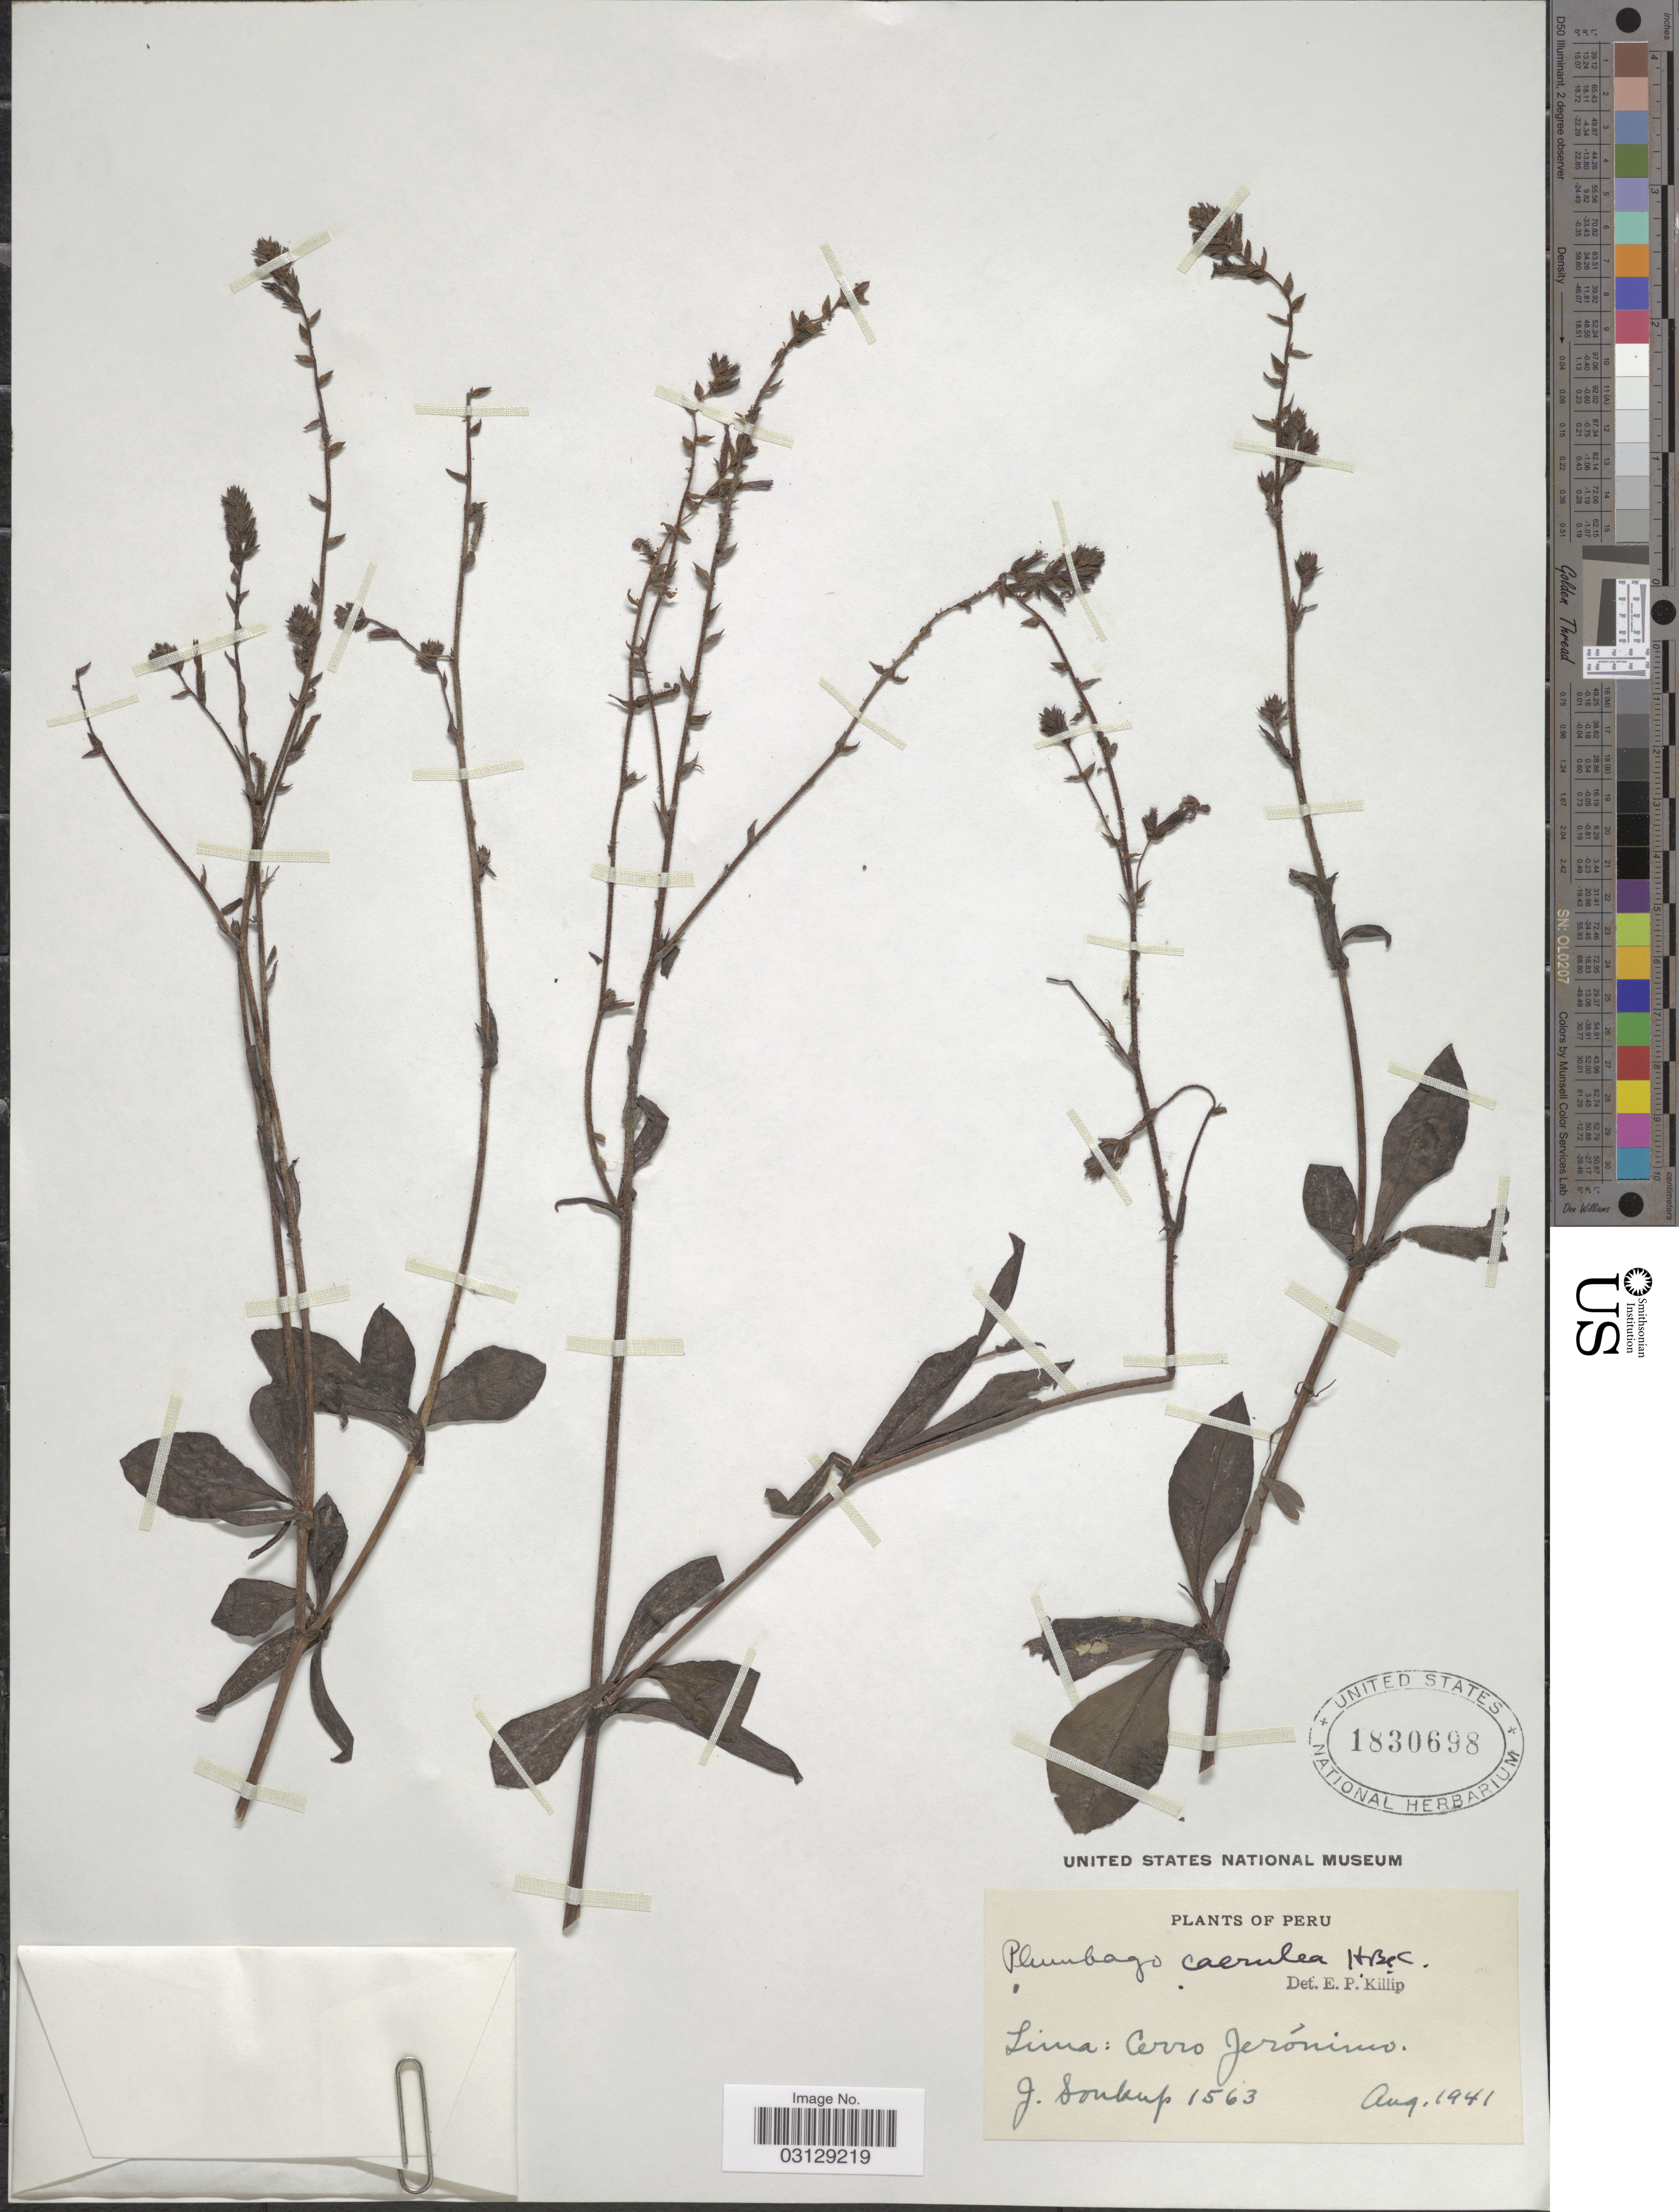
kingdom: Plantae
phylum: Tracheophyta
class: Magnoliopsida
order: Caryophyllales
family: Plumbaginaceae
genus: Plumbago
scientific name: Plumbago coerulea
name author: Auct.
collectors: J. Soukup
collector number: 1563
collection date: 1941-08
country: Peru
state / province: Lima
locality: Cerro Jerónimo.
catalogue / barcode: US 1830698